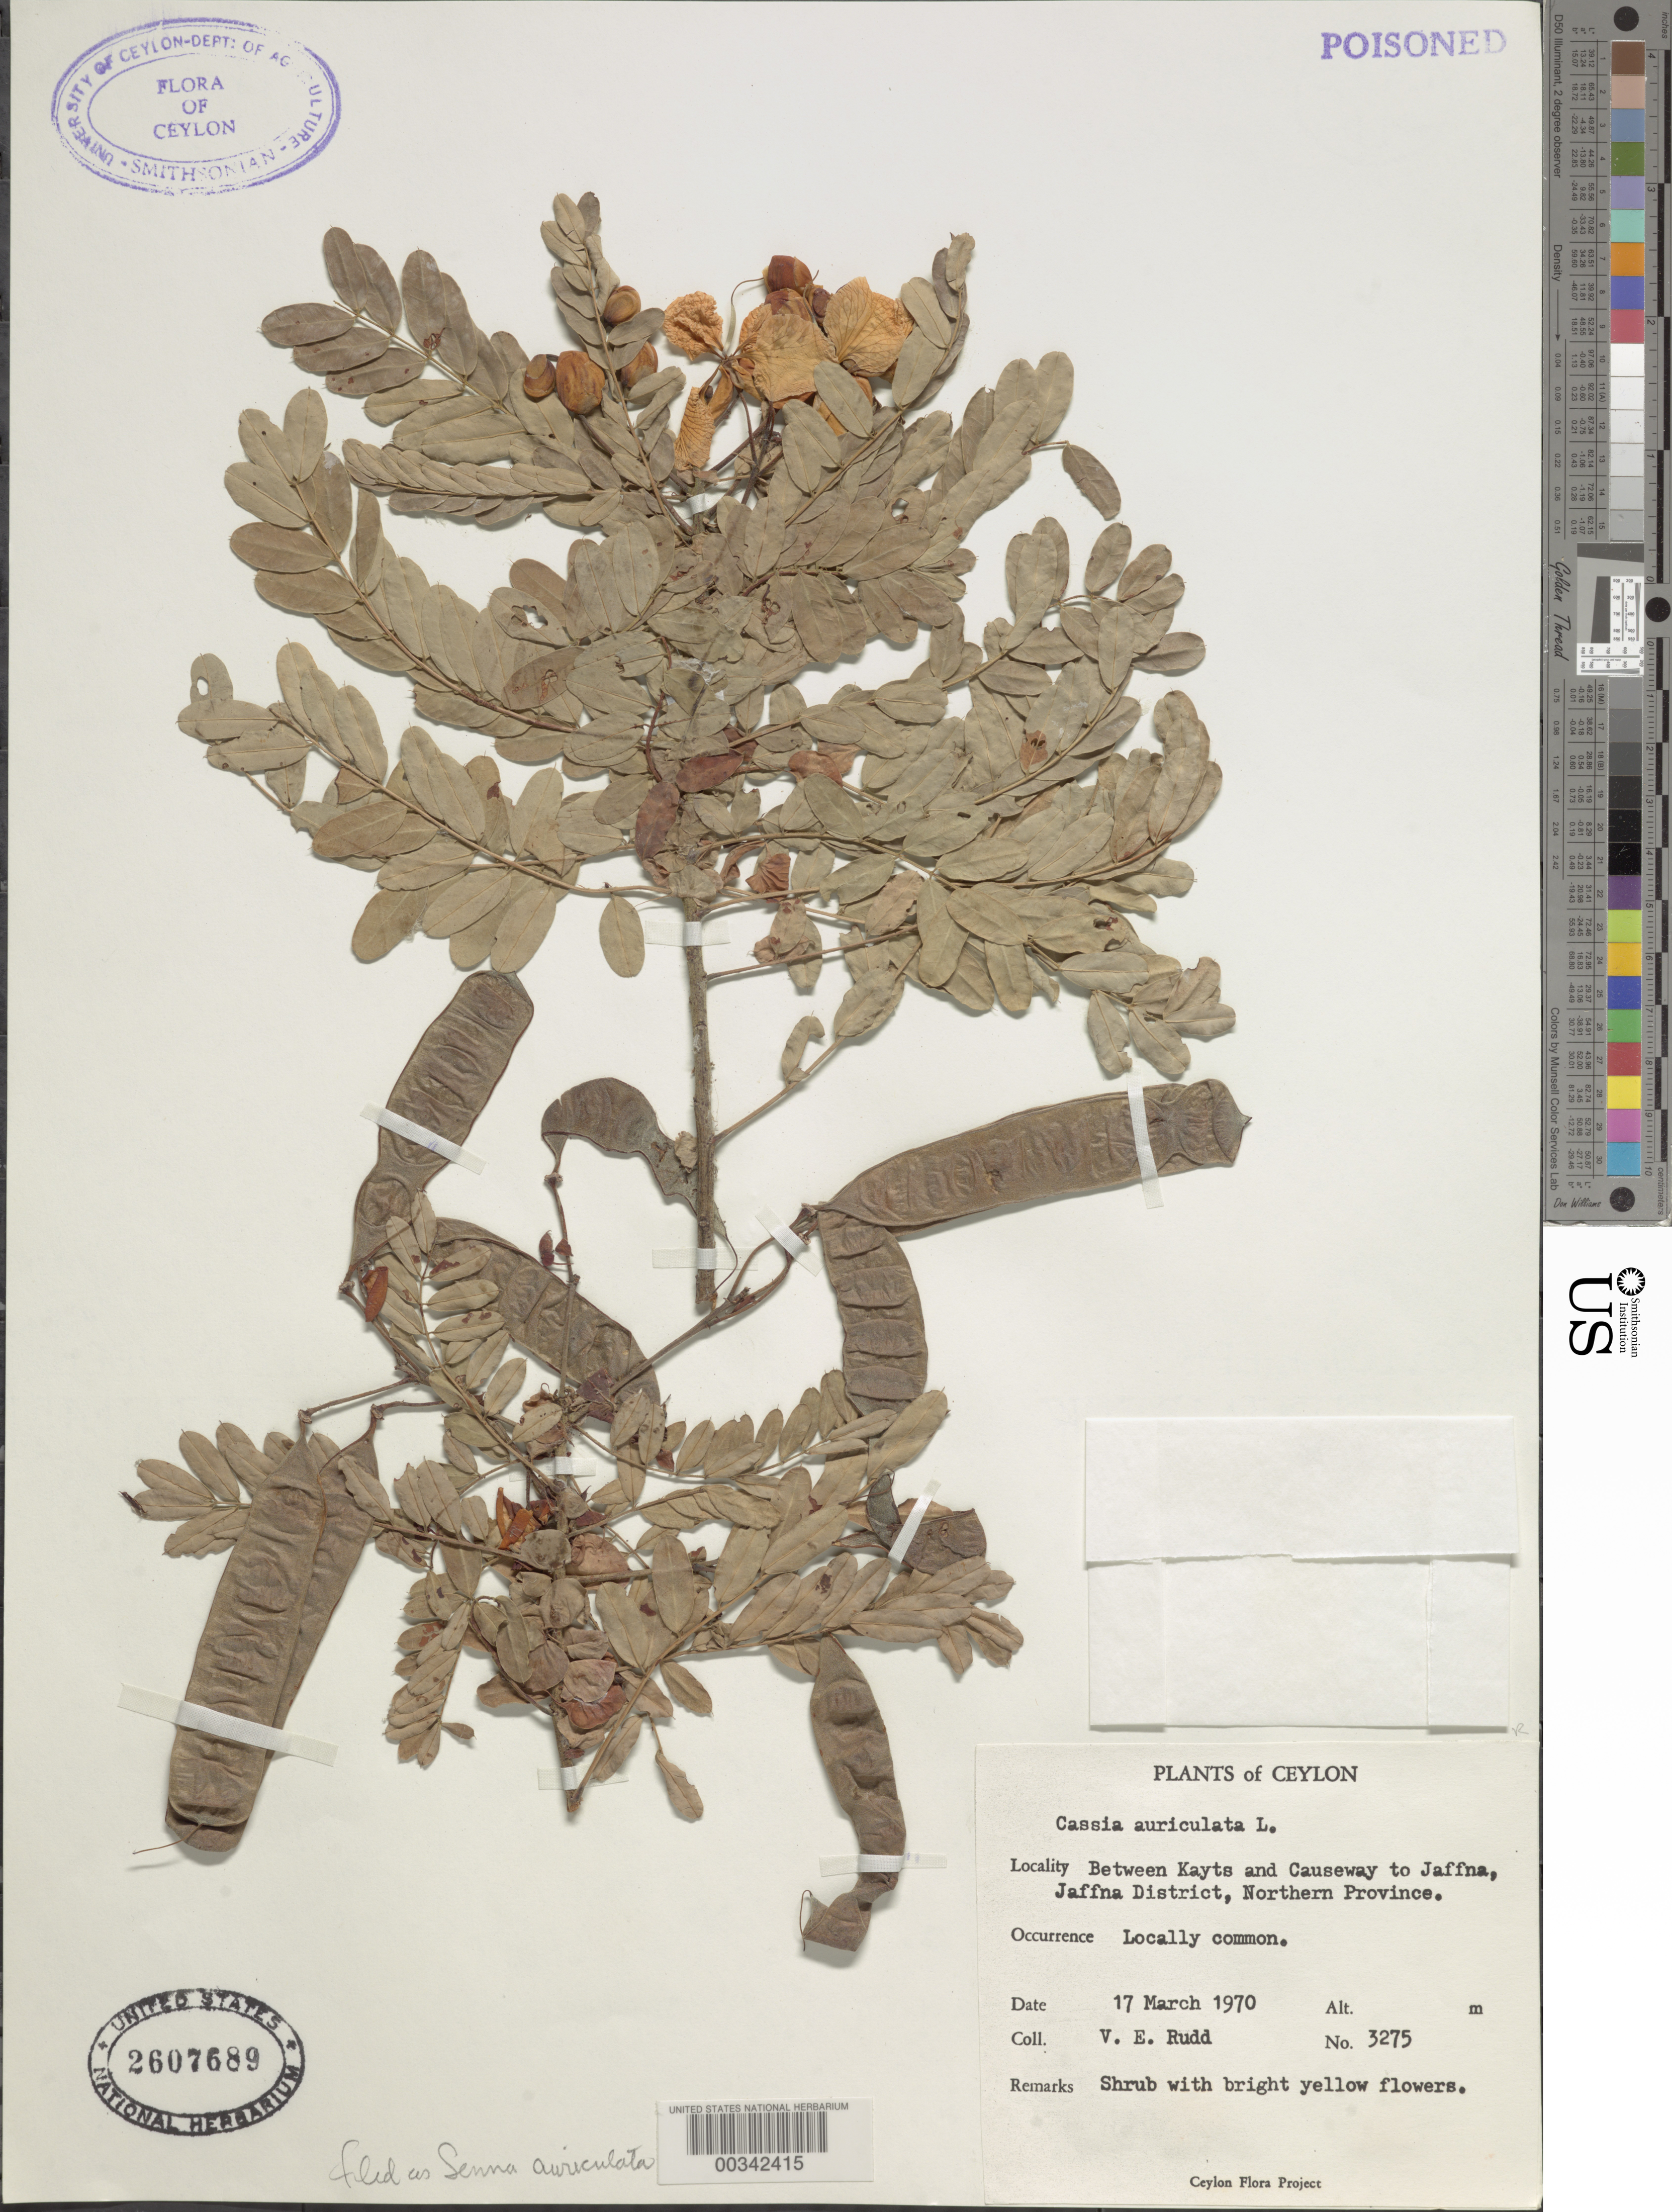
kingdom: Plantae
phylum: Tracheophyta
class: Magnoliopsida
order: Fabales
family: Fabaceae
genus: Senna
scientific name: Senna auriculata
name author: (L.) Roxb.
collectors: V. E. Rudd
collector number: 3275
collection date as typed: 17 Mar 1970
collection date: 1970-03-17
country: Sri Lanka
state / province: Northern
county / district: Jaffna Dist.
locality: Between kayts and causeway to jaffna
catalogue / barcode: US 2607689